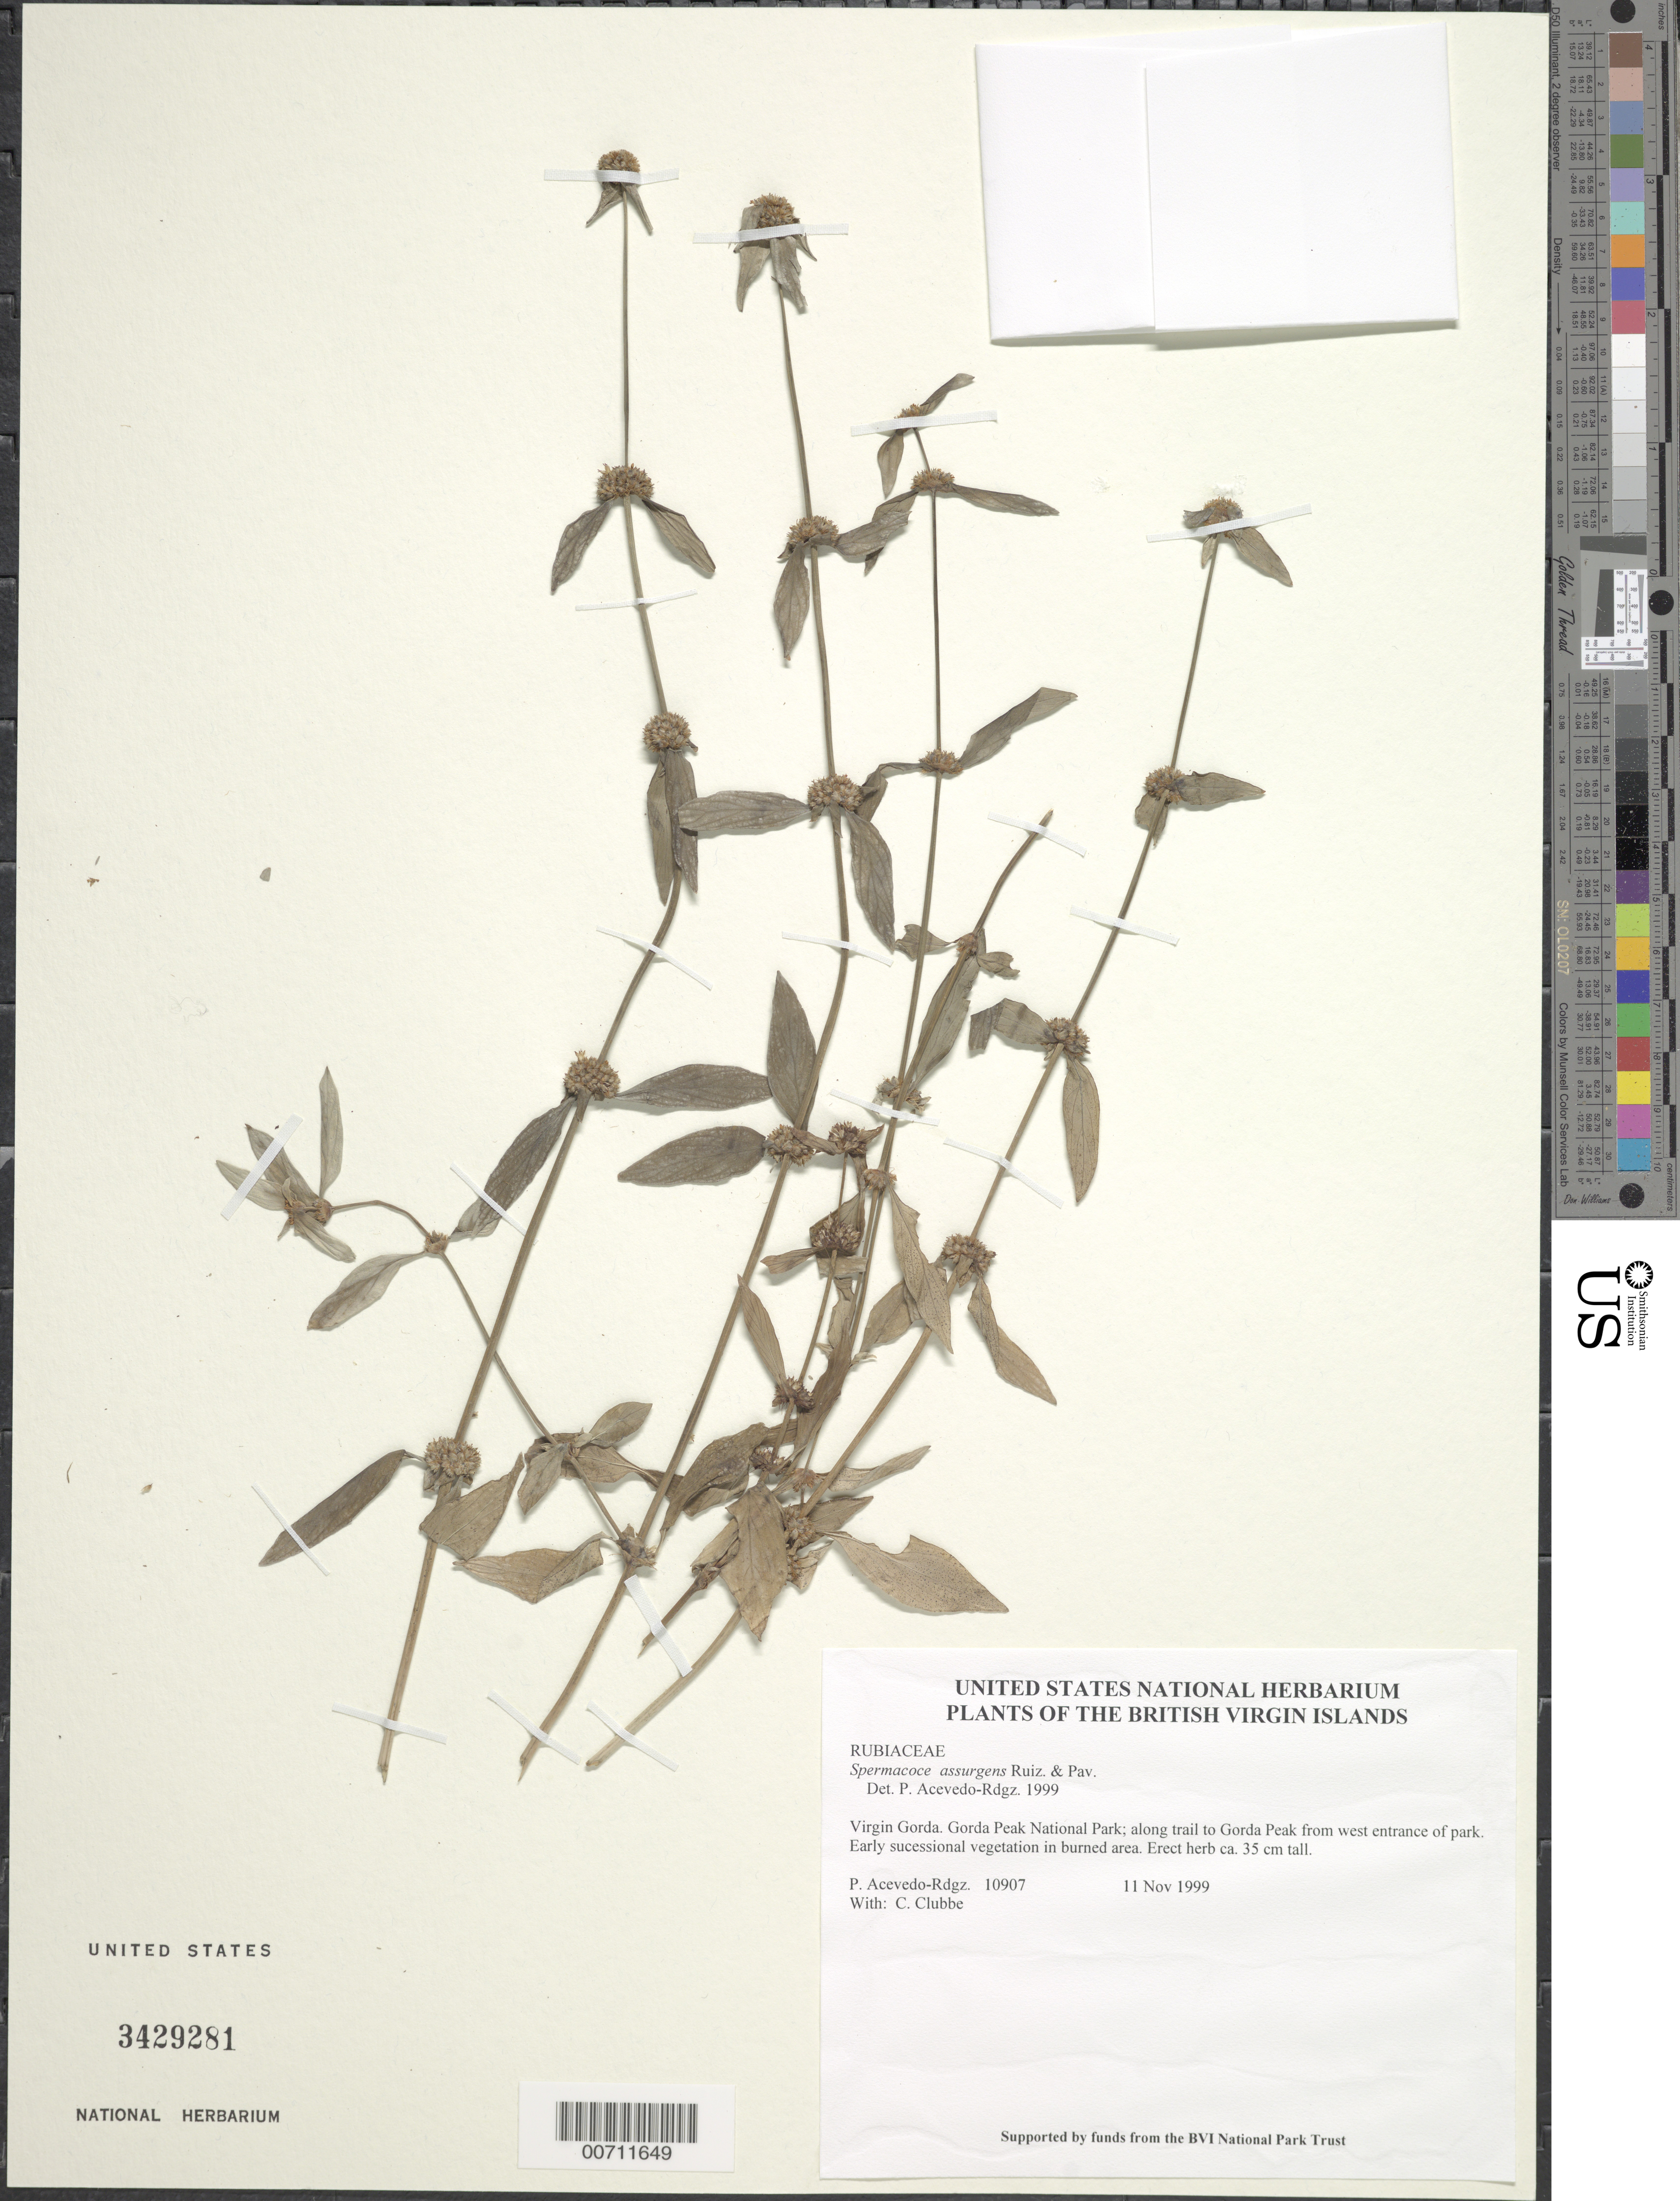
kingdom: Plantae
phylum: Tracheophyta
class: Magnoliopsida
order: Gentianales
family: Rubiaceae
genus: Spermacoce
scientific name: Spermacoce assurgens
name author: Ruiz & Pav.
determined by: Acevedo-Rodríguez, P., (BOT), Smithsonian Institution - National Museum of Natural History (UNITED STATES)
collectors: P. Acevedo-Rodr., C. Clubbe, M. Gillman & C. Hankamer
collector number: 10907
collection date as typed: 11 Nov 1999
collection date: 1999-11-11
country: British Virgin Islands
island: Virgin Gorda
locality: Gorda Peak National Park; along trail to Gorda Peak from west entrance of park.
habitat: Early sucessional vegetation in burned area.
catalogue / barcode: US 3429281